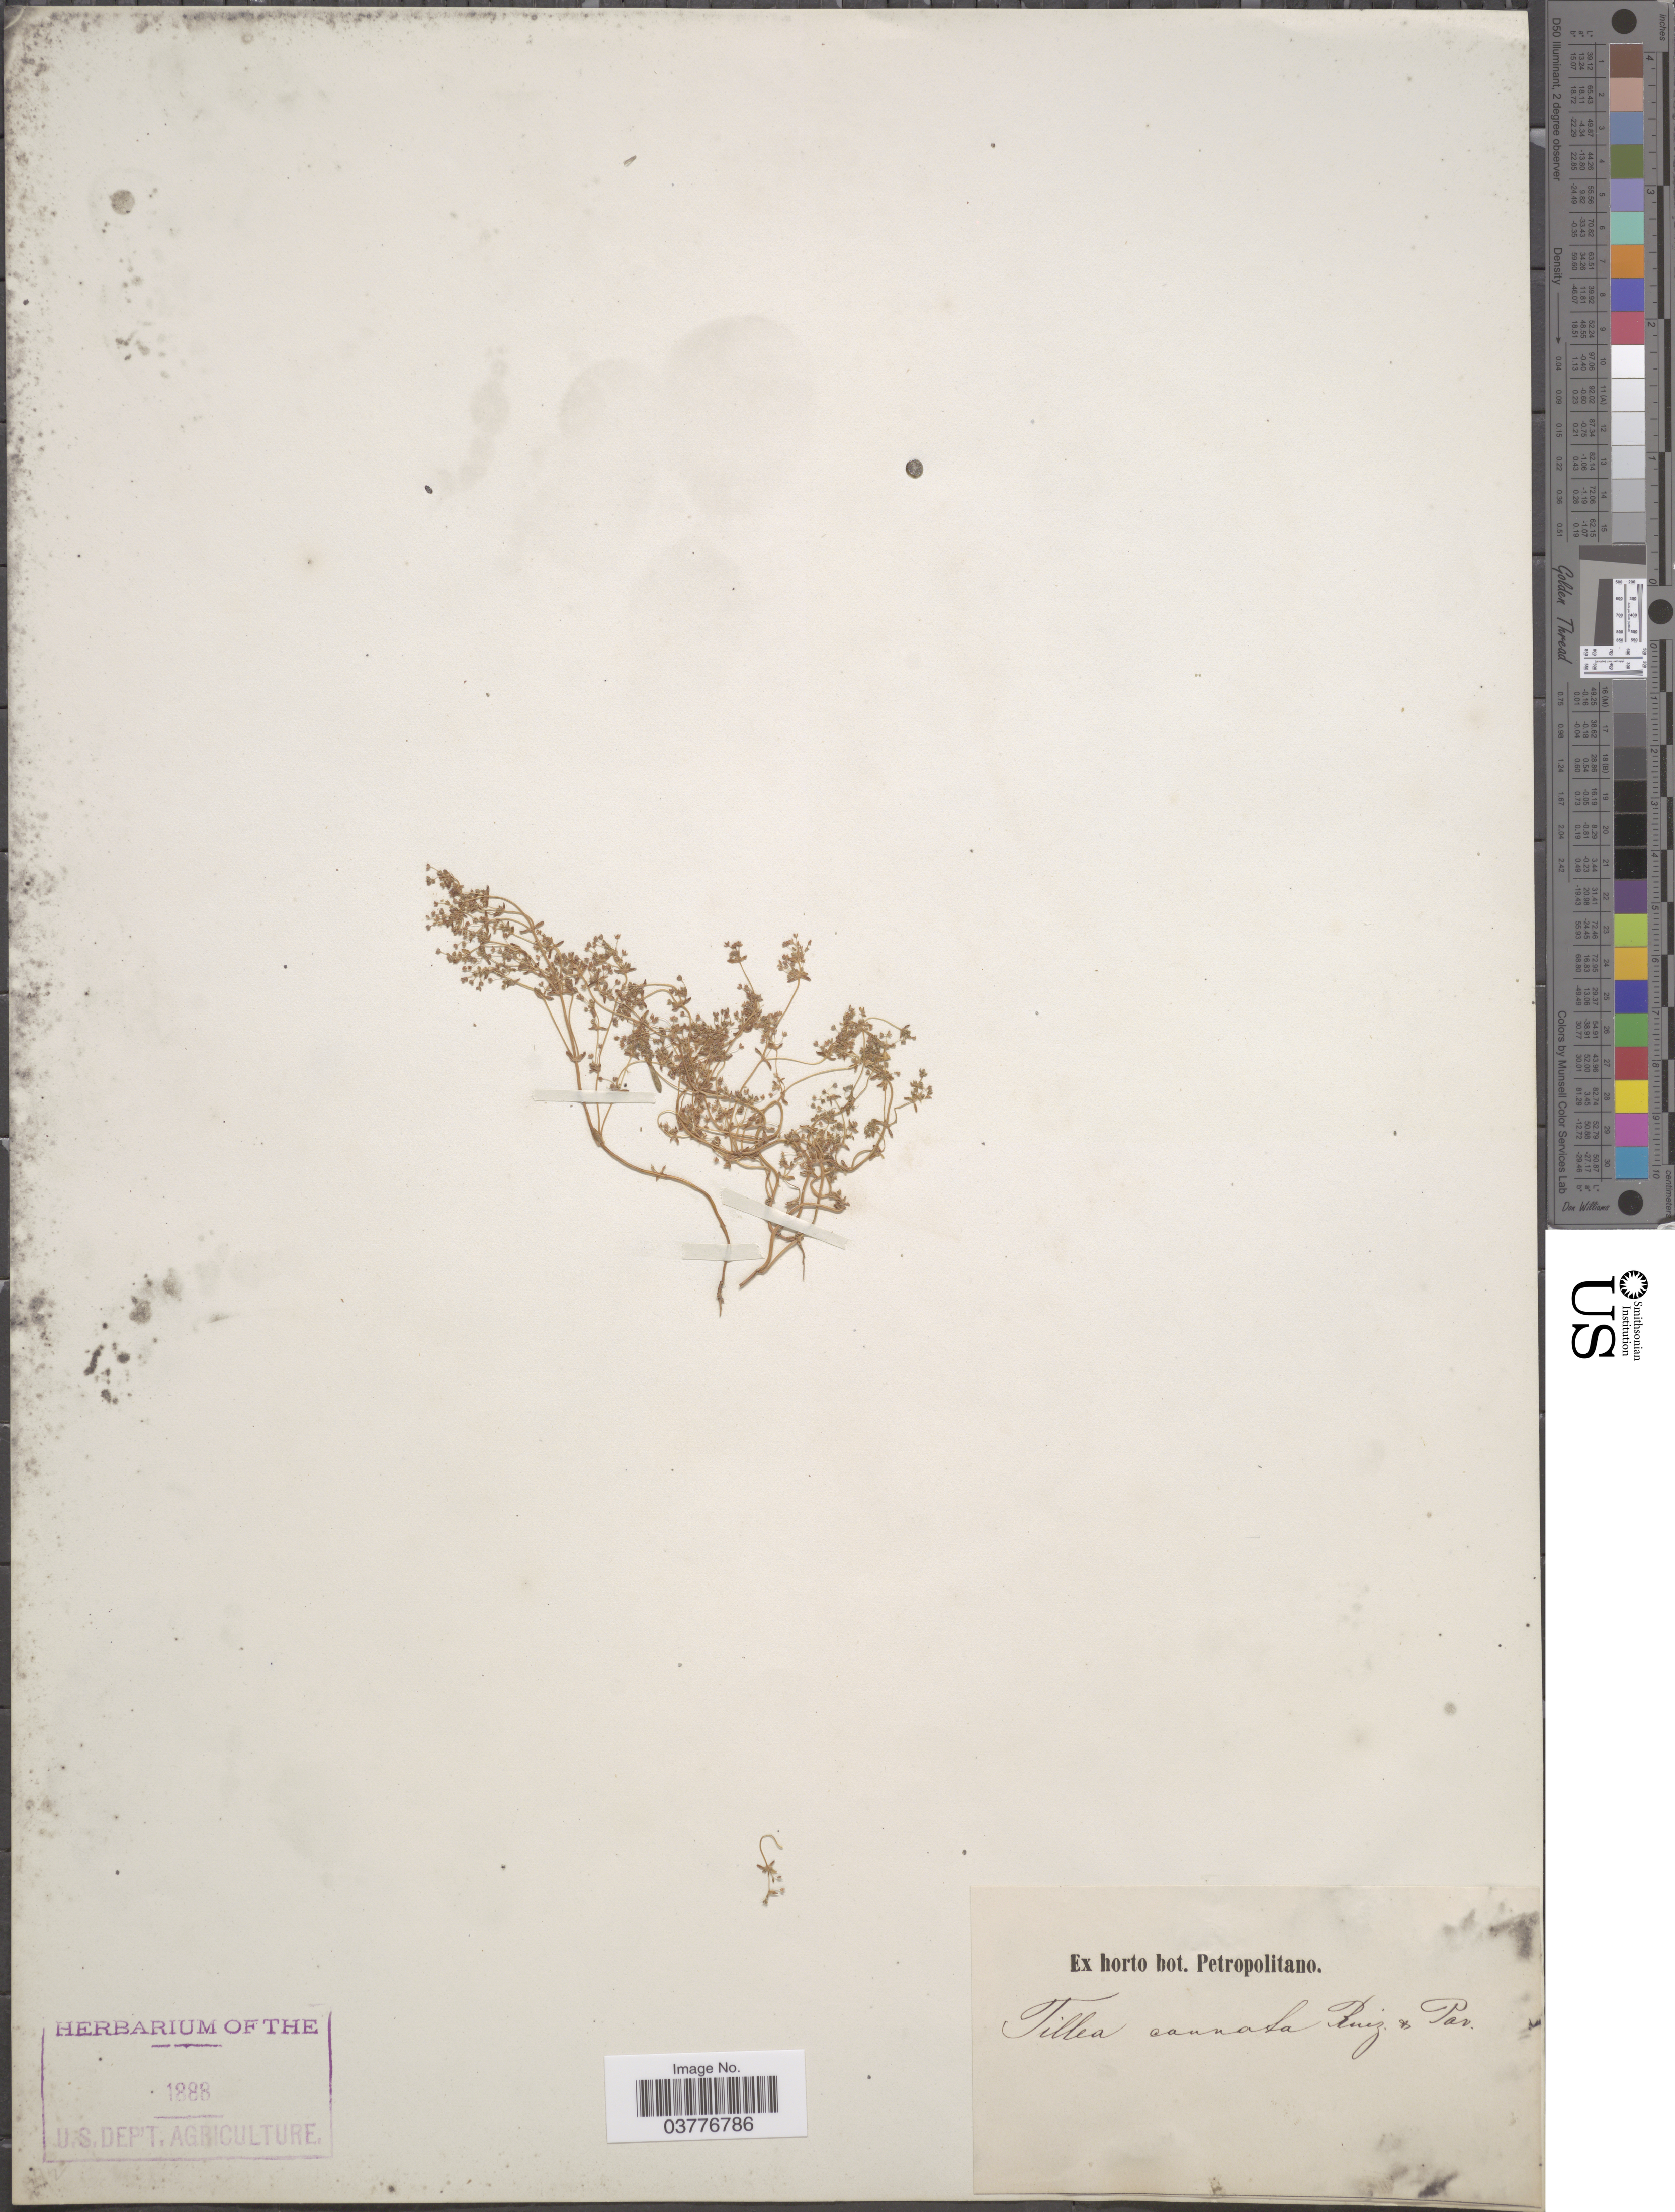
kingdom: Plantae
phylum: Tracheophyta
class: Magnoliopsida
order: Saxifragales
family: Crassulaceae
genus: Crassula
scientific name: Crassula connata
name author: (Ruiz & Pav.) A. Berger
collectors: ex Horto Bot. Petropolitano